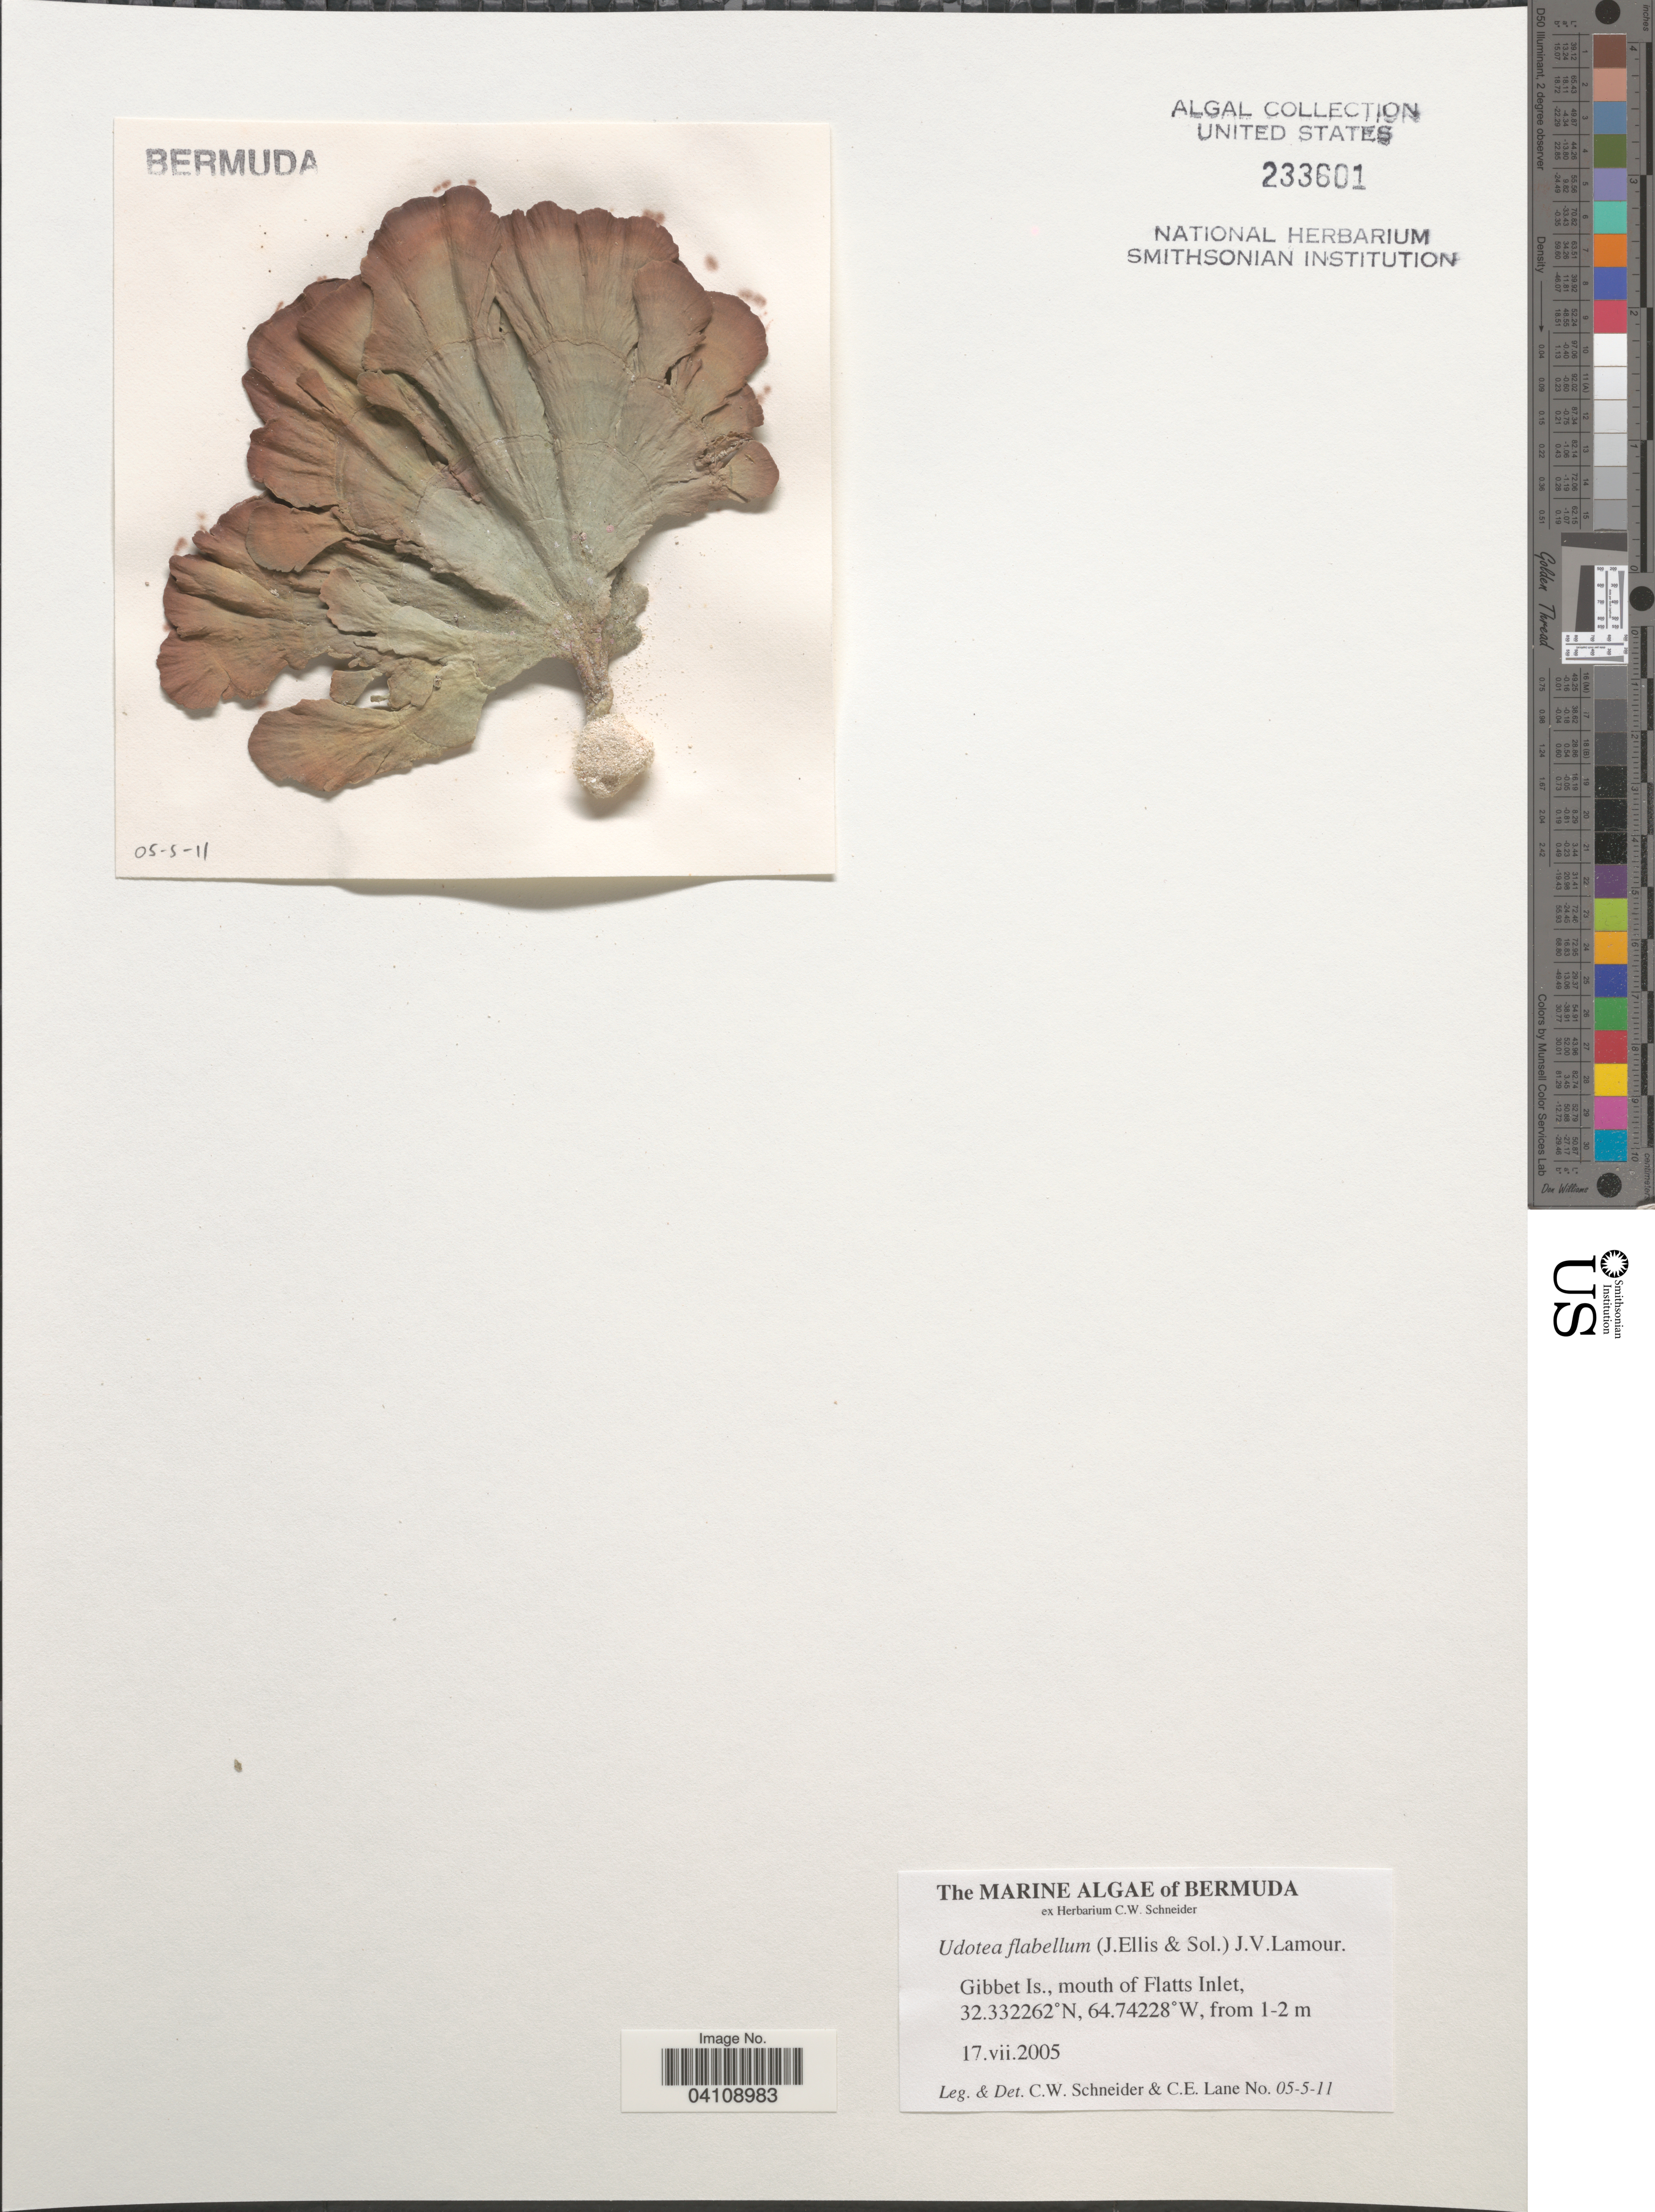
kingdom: Plantae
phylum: Chlorophyta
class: Ulvophyceae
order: Bryopsidales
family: Udoteaceae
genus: Udotea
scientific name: Udotea flabellum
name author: (J. Ellis & Sol.) M. Howe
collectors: C. W.Schneider & C. E. Lane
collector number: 05-5-11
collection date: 2005-07-17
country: Bermuda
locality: Gibbet Is., mouth of Flatts Inlet.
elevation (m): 1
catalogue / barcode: US 233601